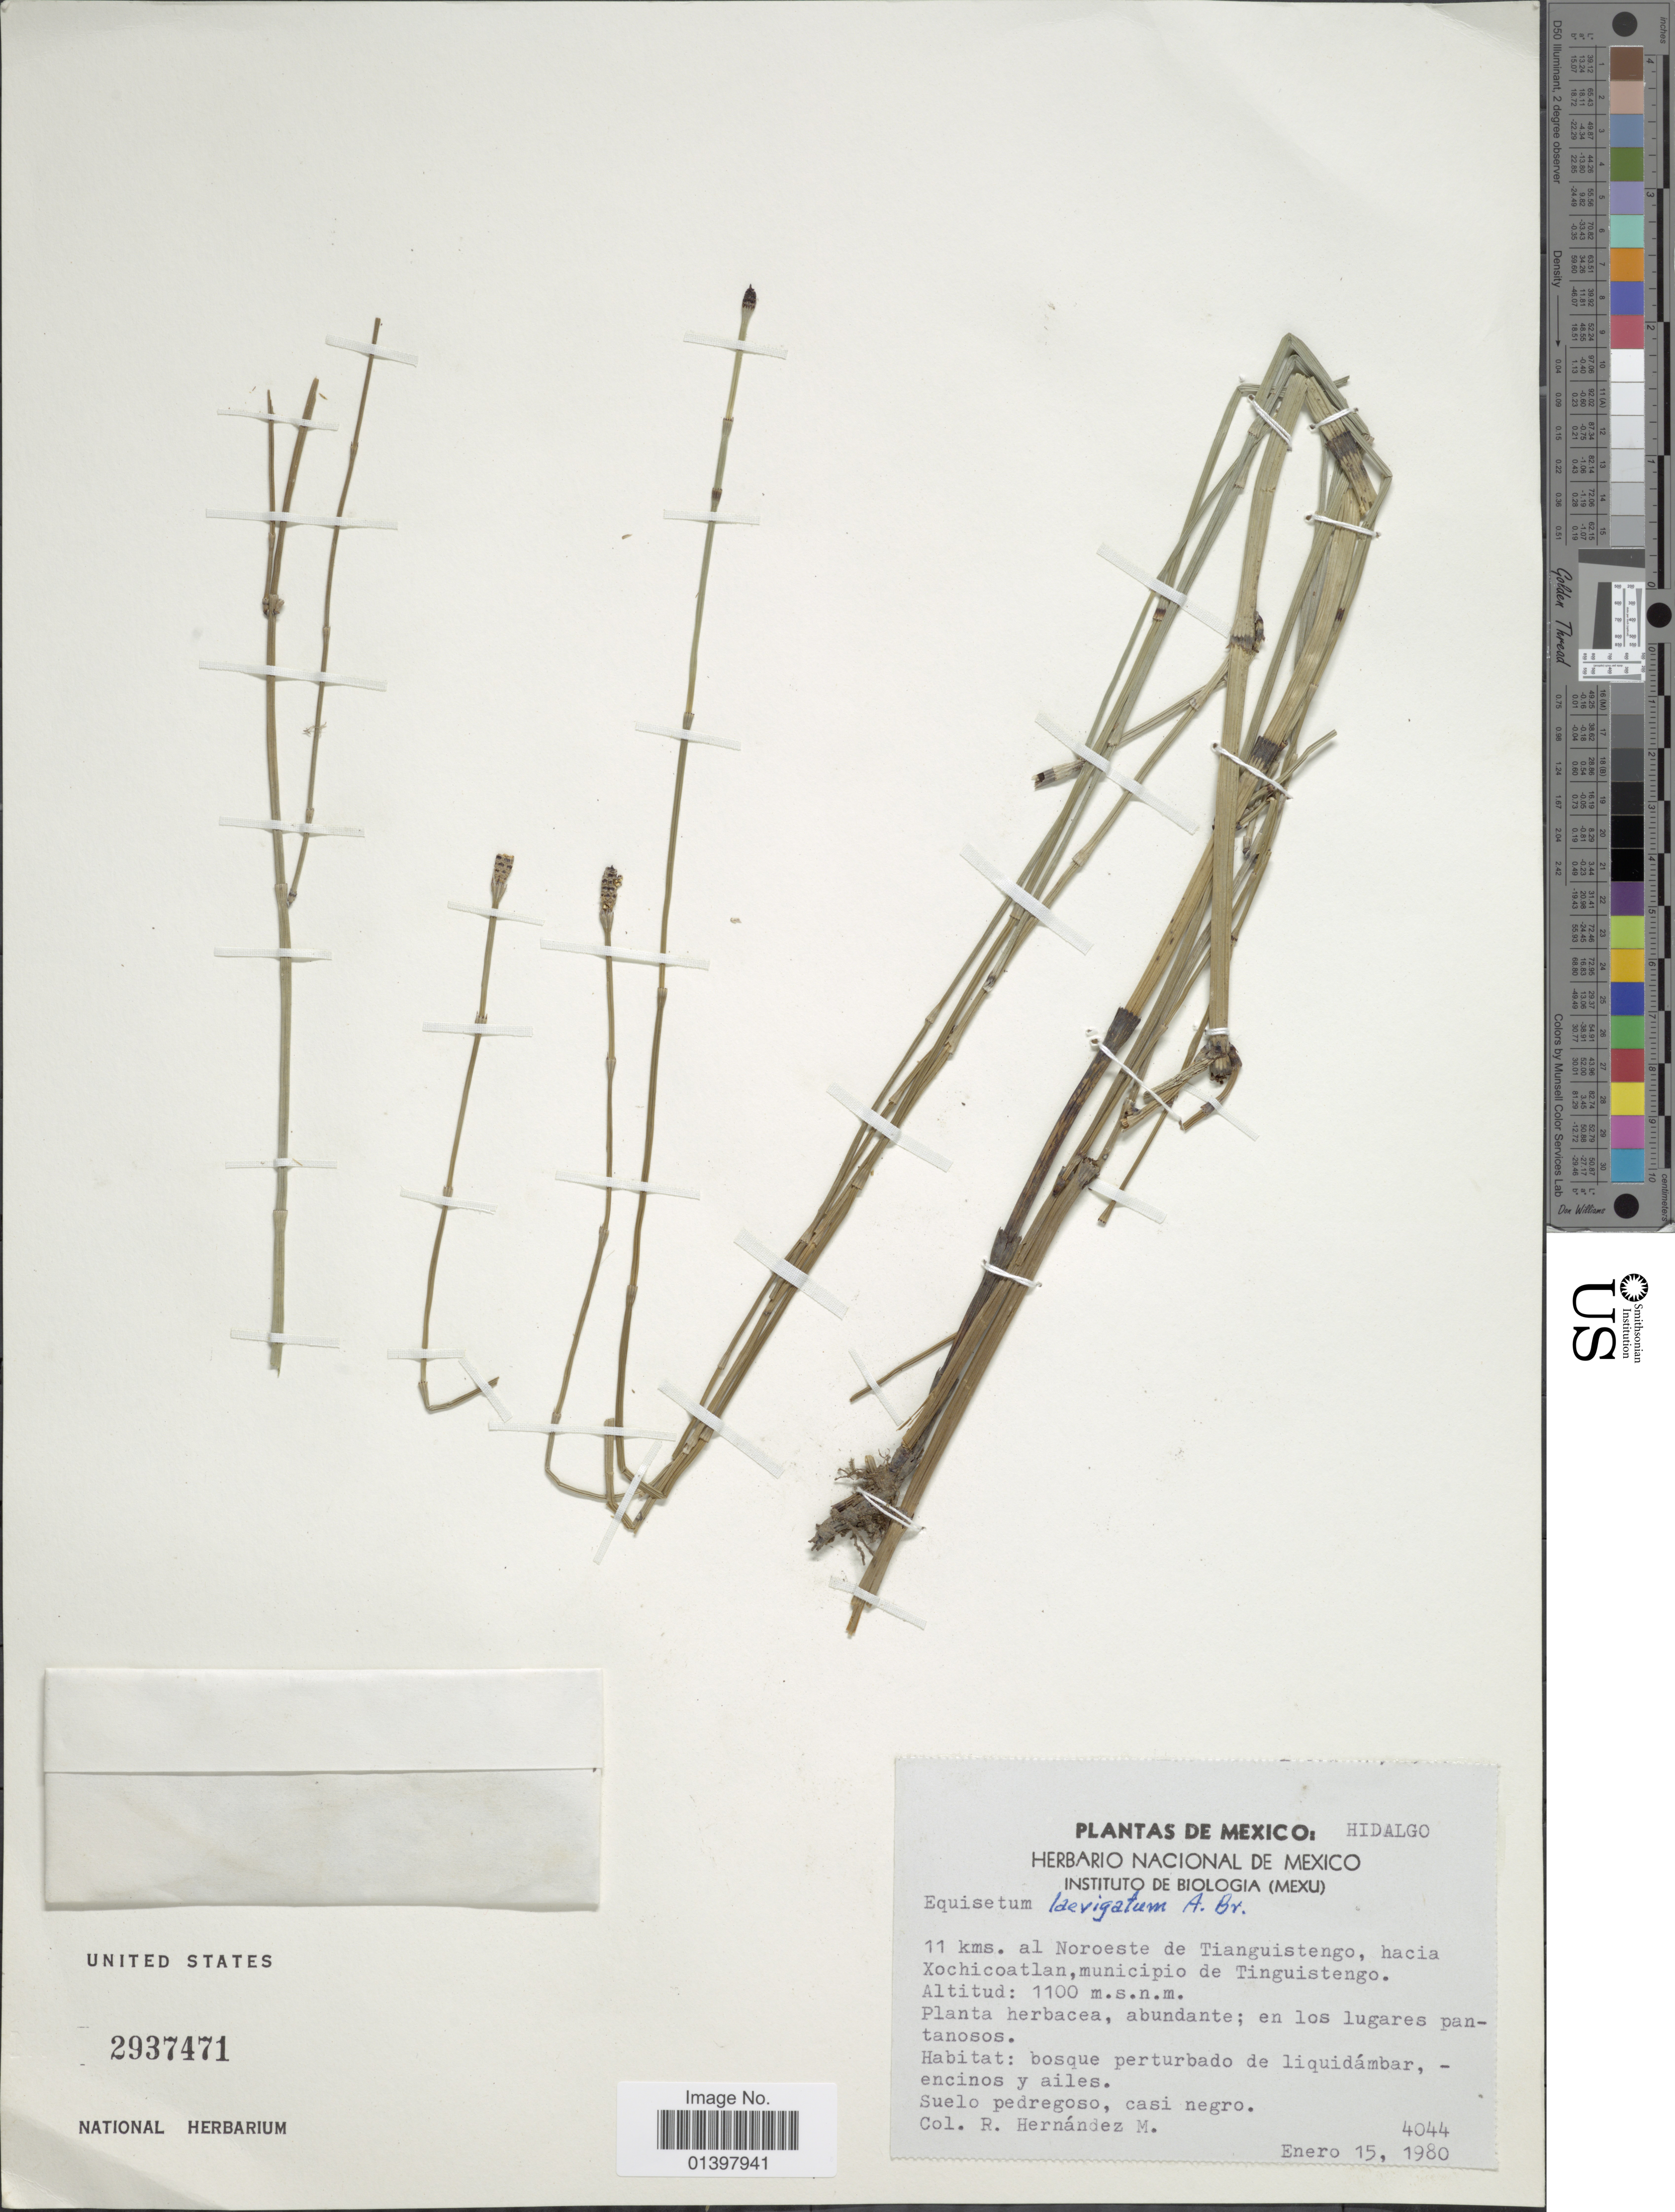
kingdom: Plantae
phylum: Tracheophyta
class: Polypodiopsida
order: Equisetales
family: Equisetaceae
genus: Equisetum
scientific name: Equisetum laevigatum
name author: A. Braun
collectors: R. Hernández M.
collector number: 4044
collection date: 1980-01-15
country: Mexico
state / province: Hidalgo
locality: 11 kms al Noroeste de Tianguistengo, hacia Xoxhixoatlan, municpio de Tinguistengo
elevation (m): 1100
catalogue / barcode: US 2937471